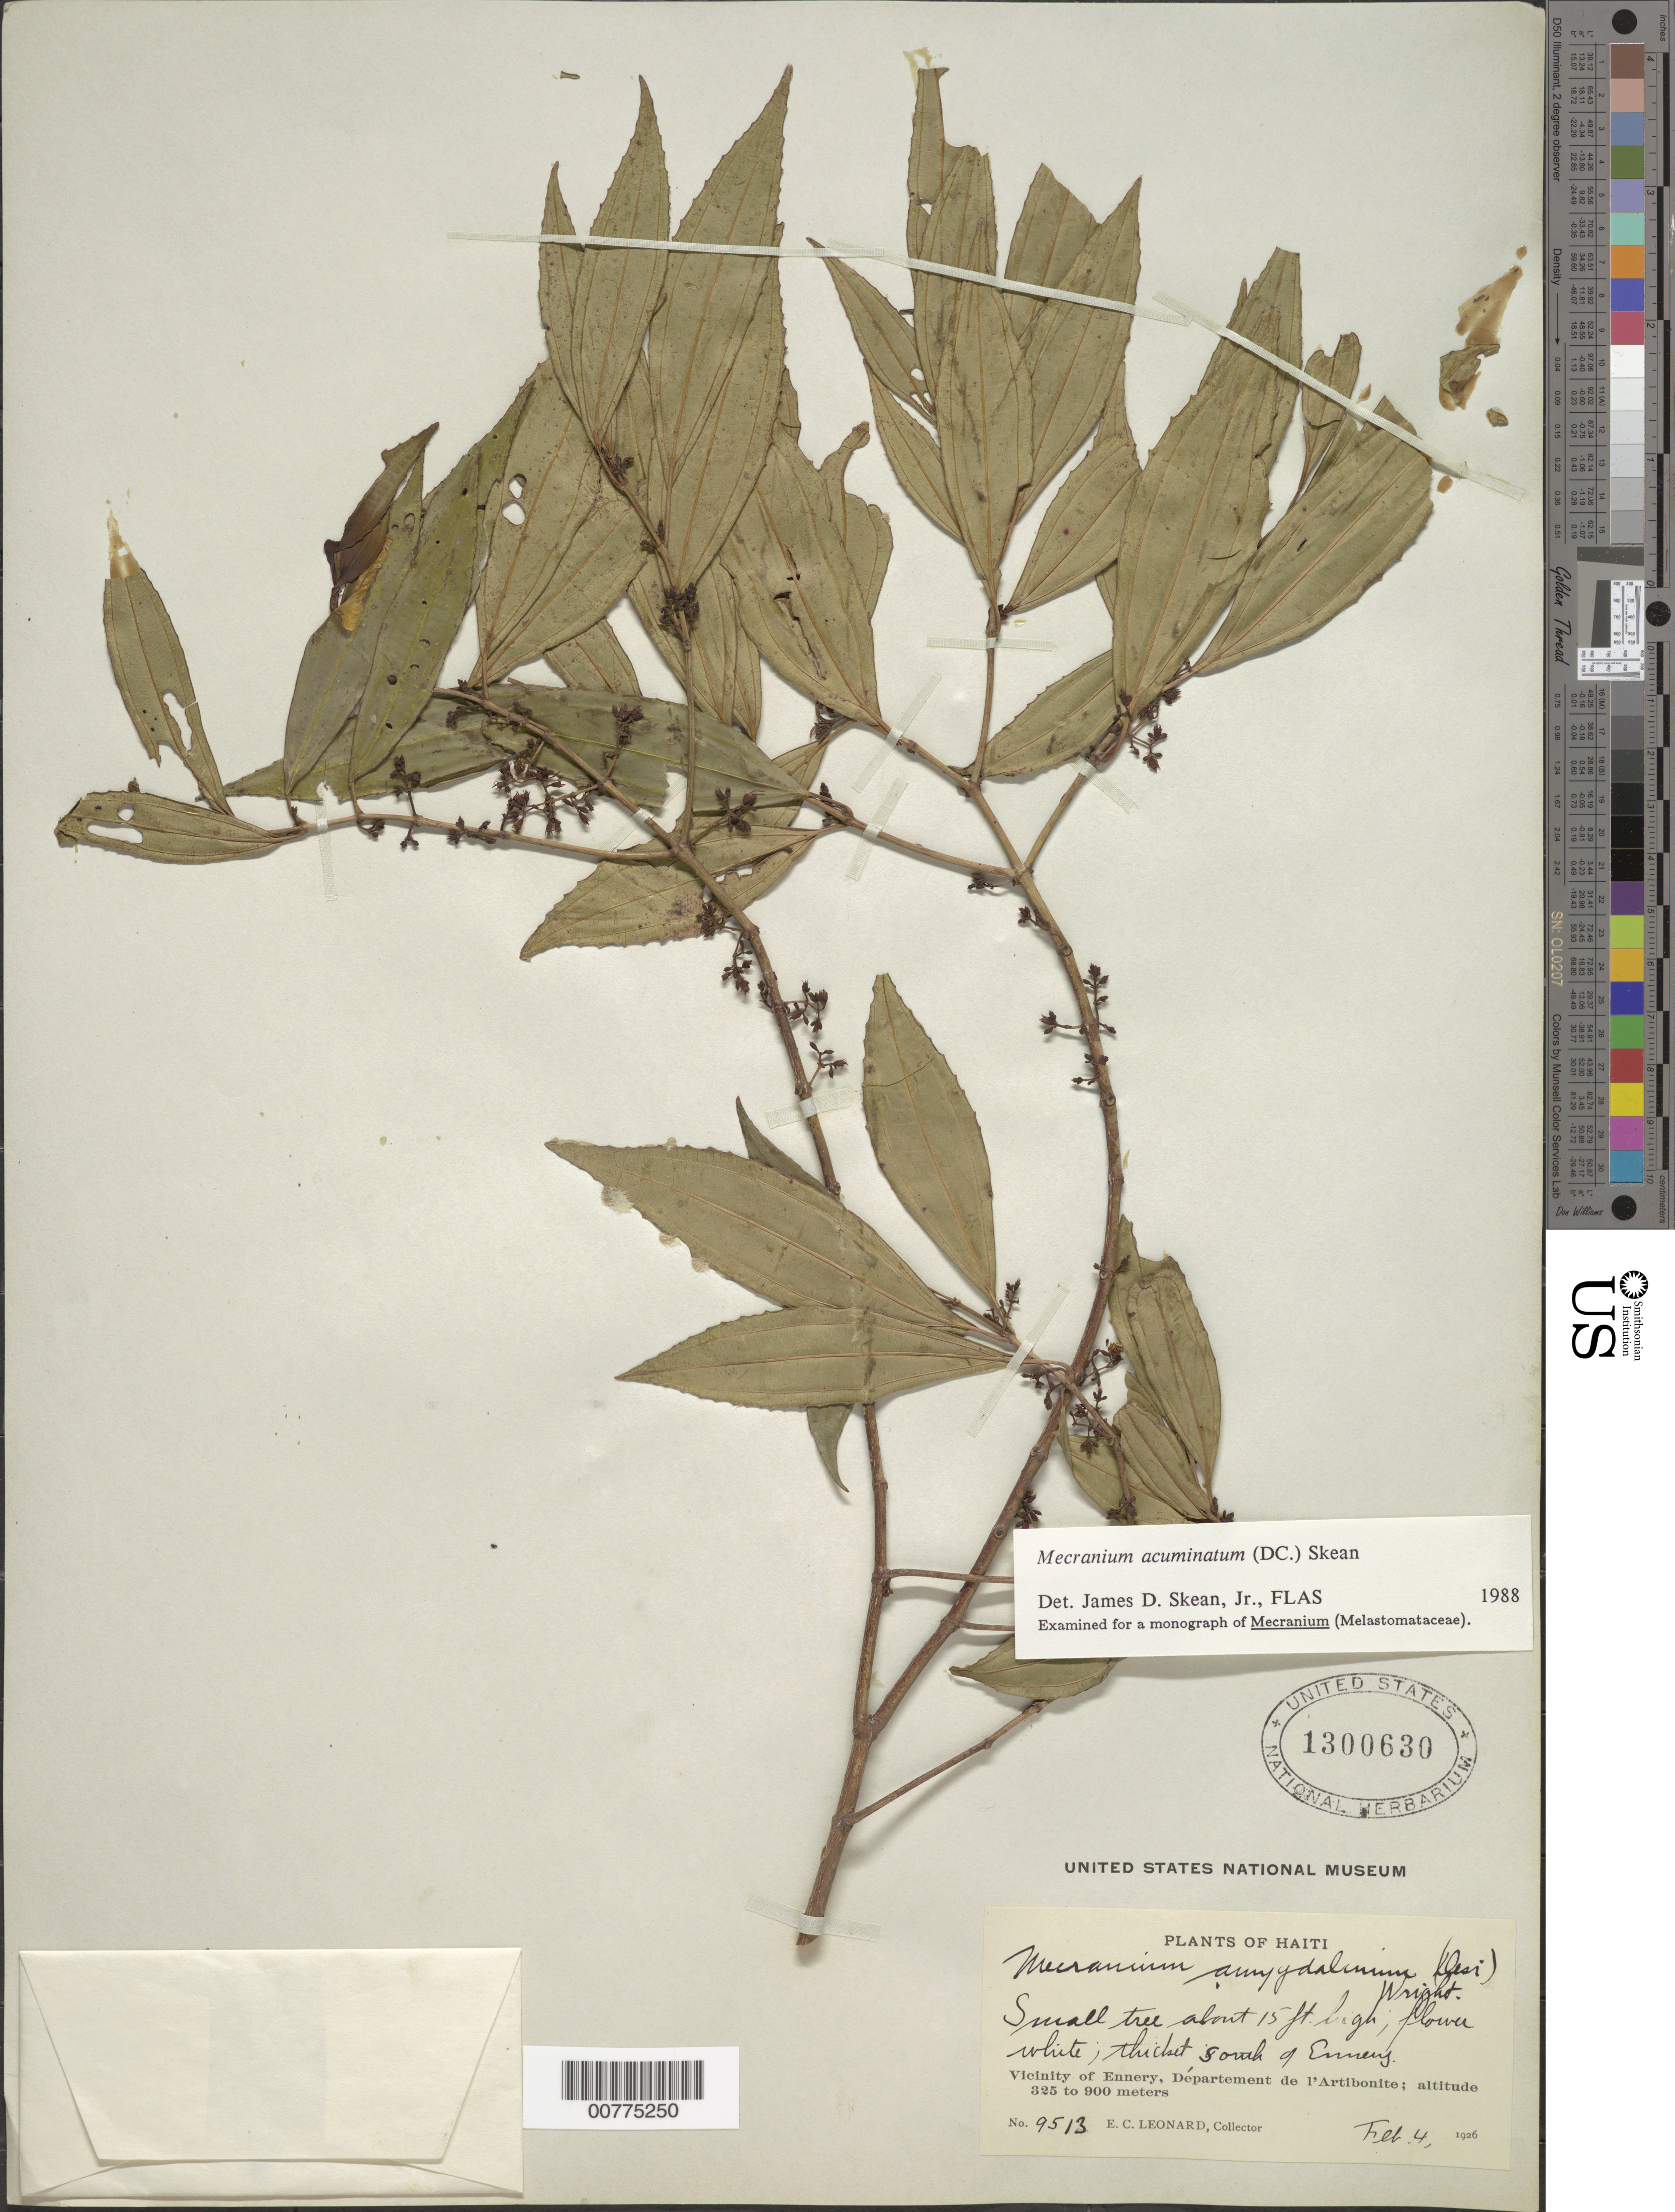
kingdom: Plantae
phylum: Tracheophyta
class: Magnoliopsida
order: Myrtales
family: Melastomataceae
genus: Mecranium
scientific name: Mecranium acuminatum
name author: (DC.) Skean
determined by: Skean, J. D., Jr.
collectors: E. C. Leonard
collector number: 9513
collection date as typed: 04 Feb 1926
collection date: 1926-02-04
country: Haiti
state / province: Artibonite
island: Hispaniola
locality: Vicinity of Ennery, south of Ennery.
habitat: Thicket.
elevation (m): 325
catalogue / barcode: US 1300630